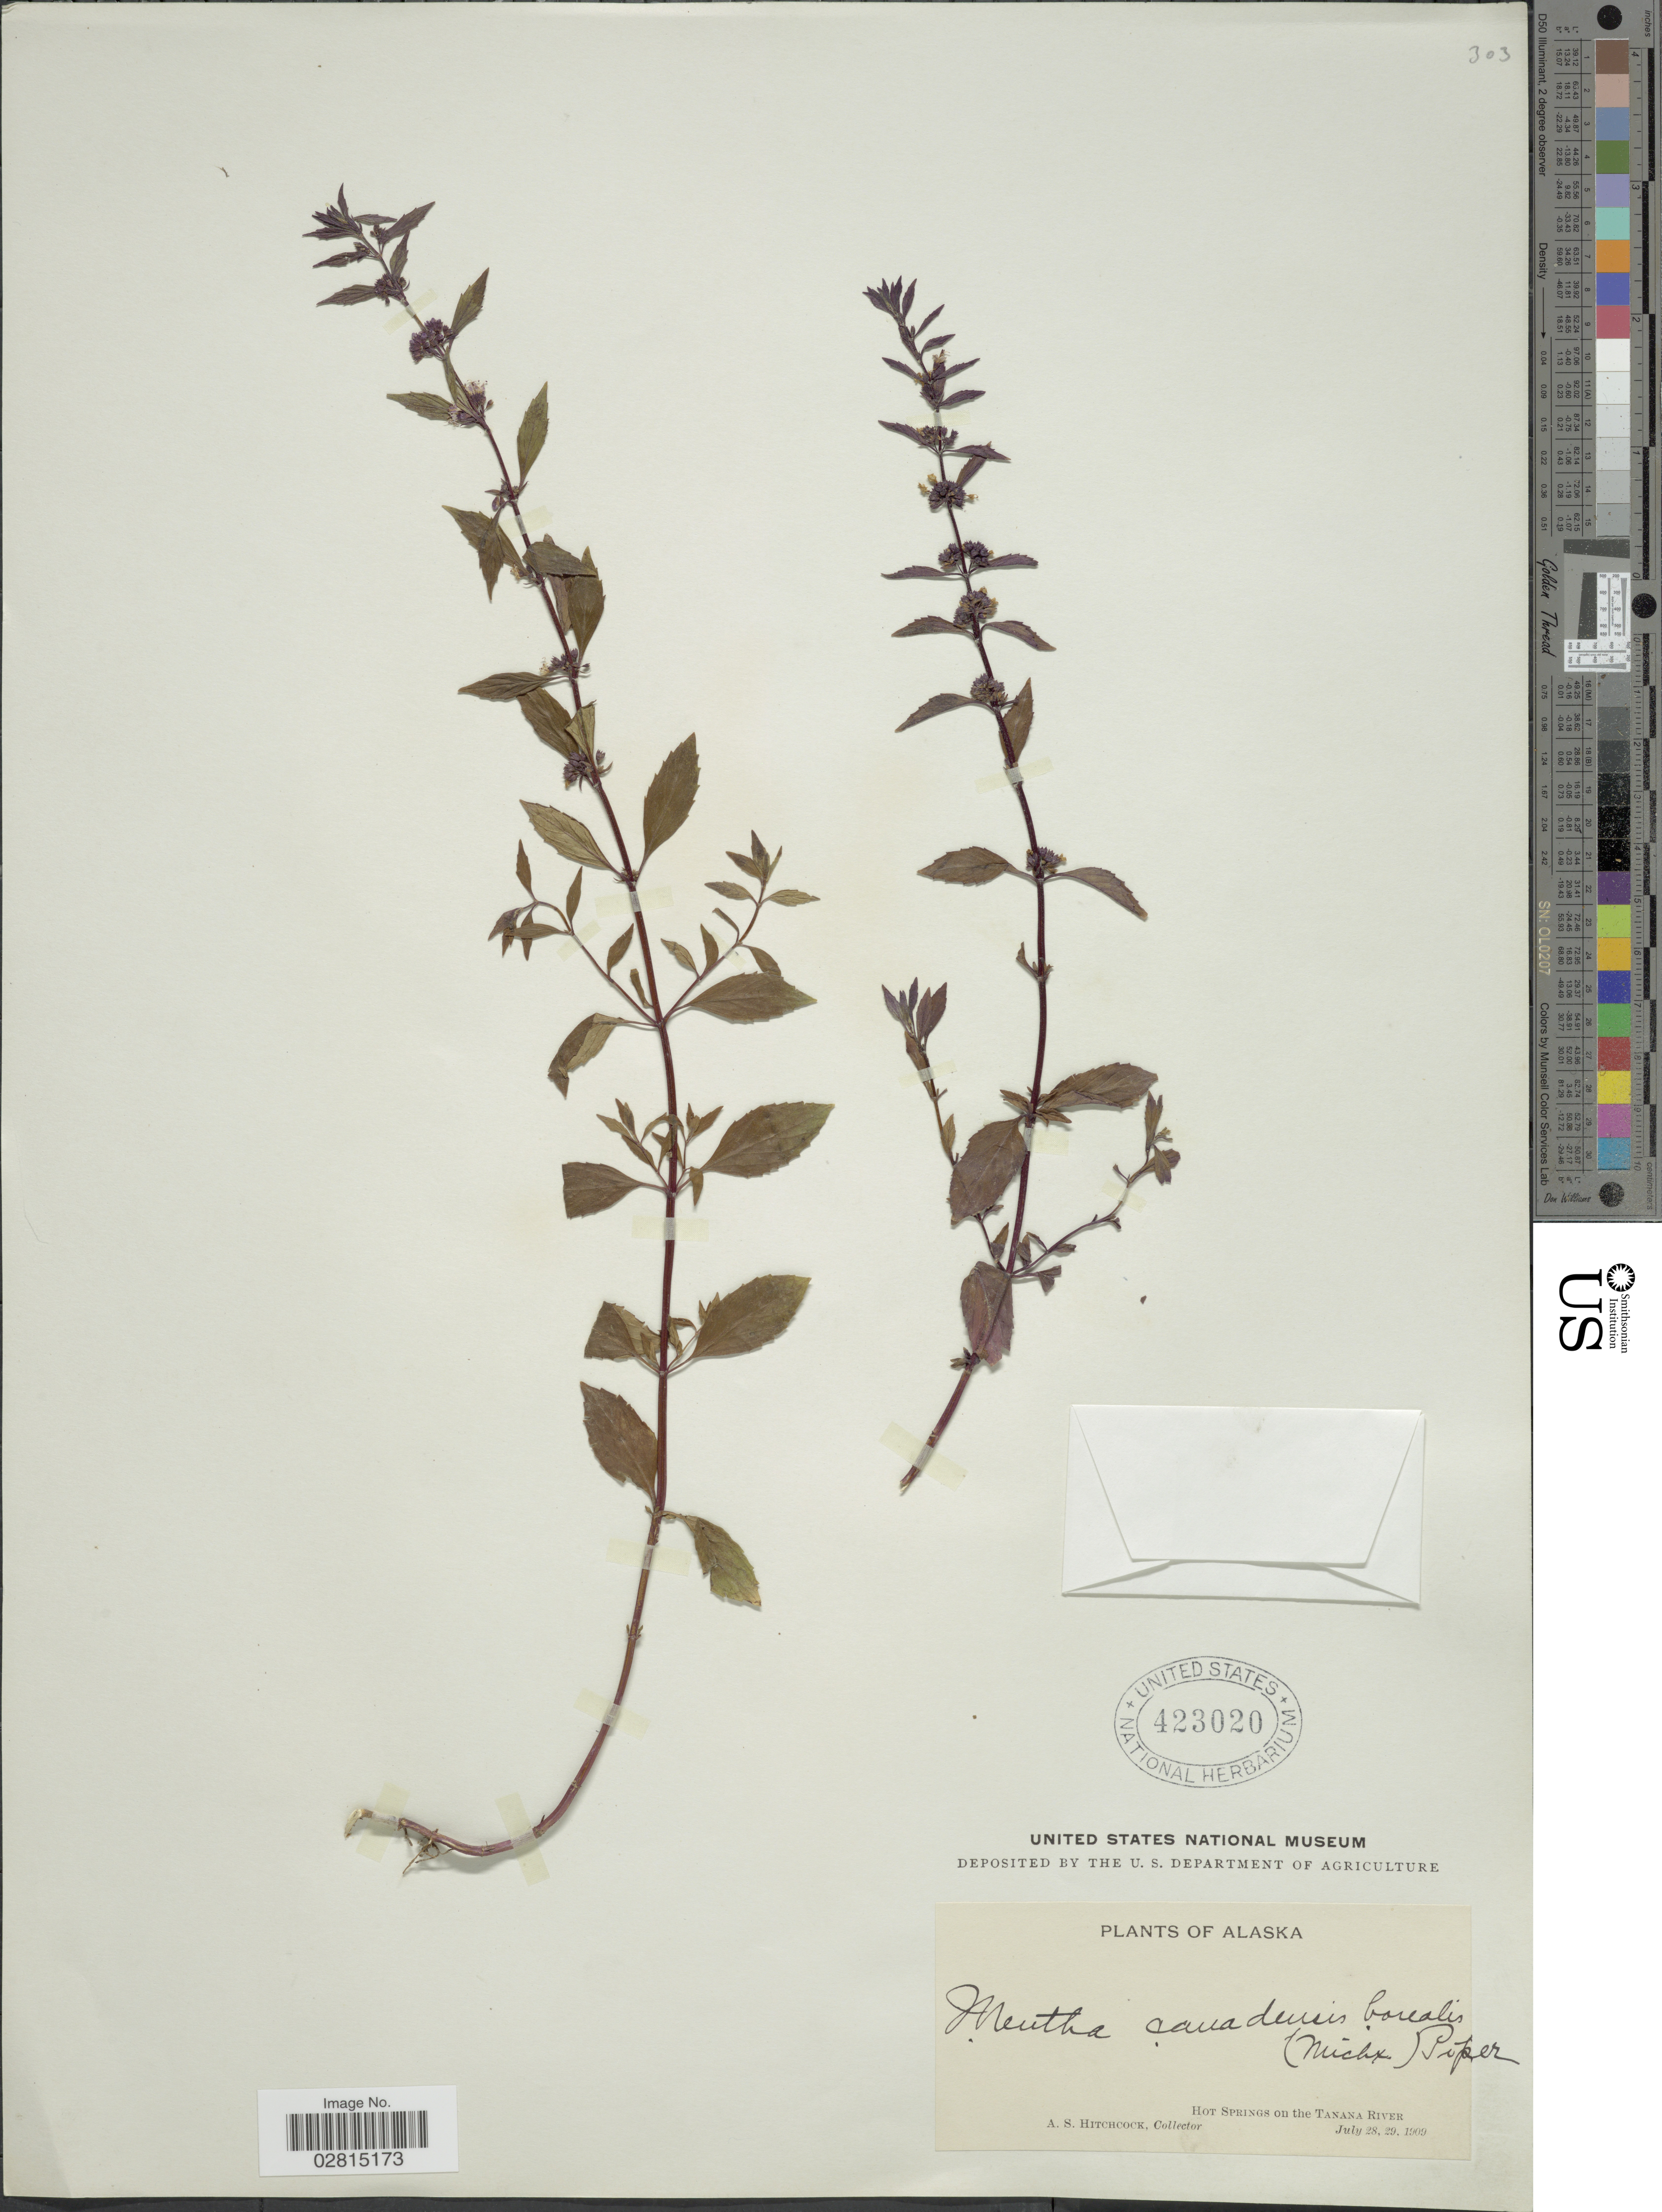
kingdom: Plantae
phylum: Tracheophyta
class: Magnoliopsida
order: Lamiales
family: Lamiaceae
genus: Mentha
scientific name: Mentha arvensis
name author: L.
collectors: A. S. Hitchcock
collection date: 1909-07-28/1909-07-29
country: United States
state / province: Alaska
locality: Hot Springs on the Tanana River.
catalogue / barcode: US 423020